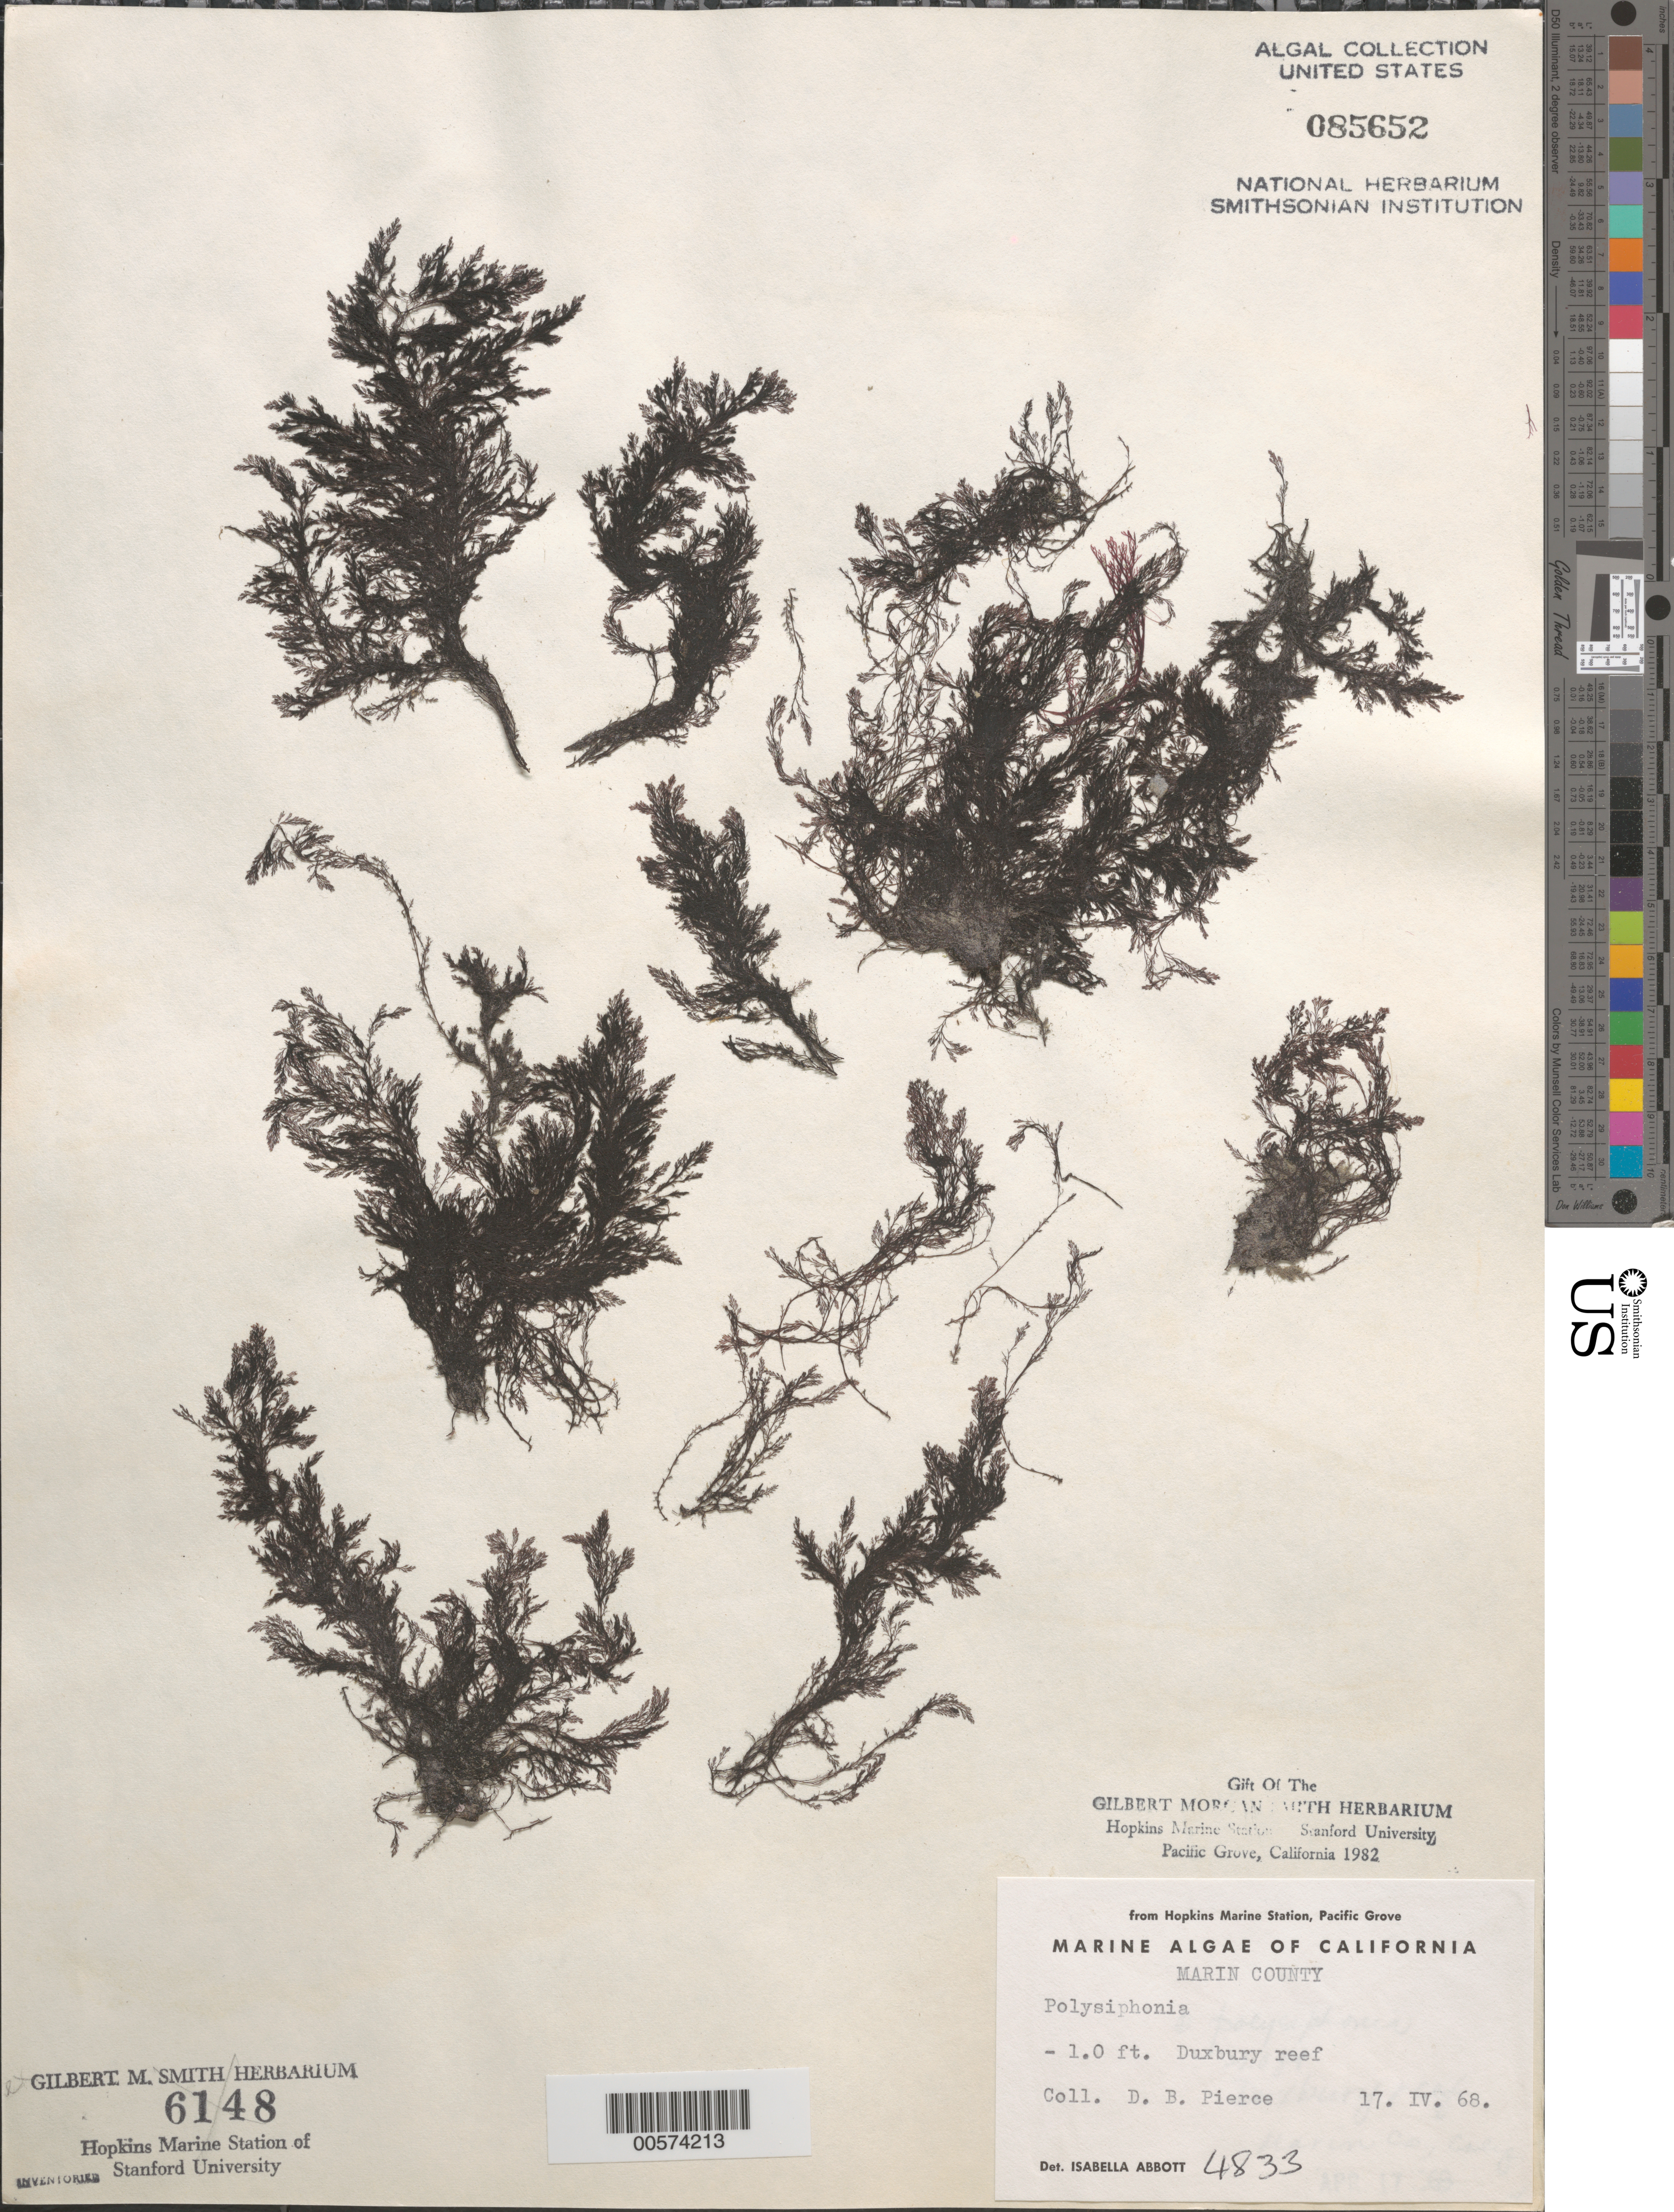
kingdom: Plantae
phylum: Rhodophyta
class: Florideophyceae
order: Ceramiales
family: Rhodomelaceae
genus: Polysiphonia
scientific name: Polysiphonia sp.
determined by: Abbott, Isabella A.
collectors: D. Pierce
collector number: IAA 4833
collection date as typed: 17 Apr 1968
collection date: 1968-04-17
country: United States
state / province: California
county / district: Marin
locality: Duxbury Reef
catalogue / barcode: US 85652